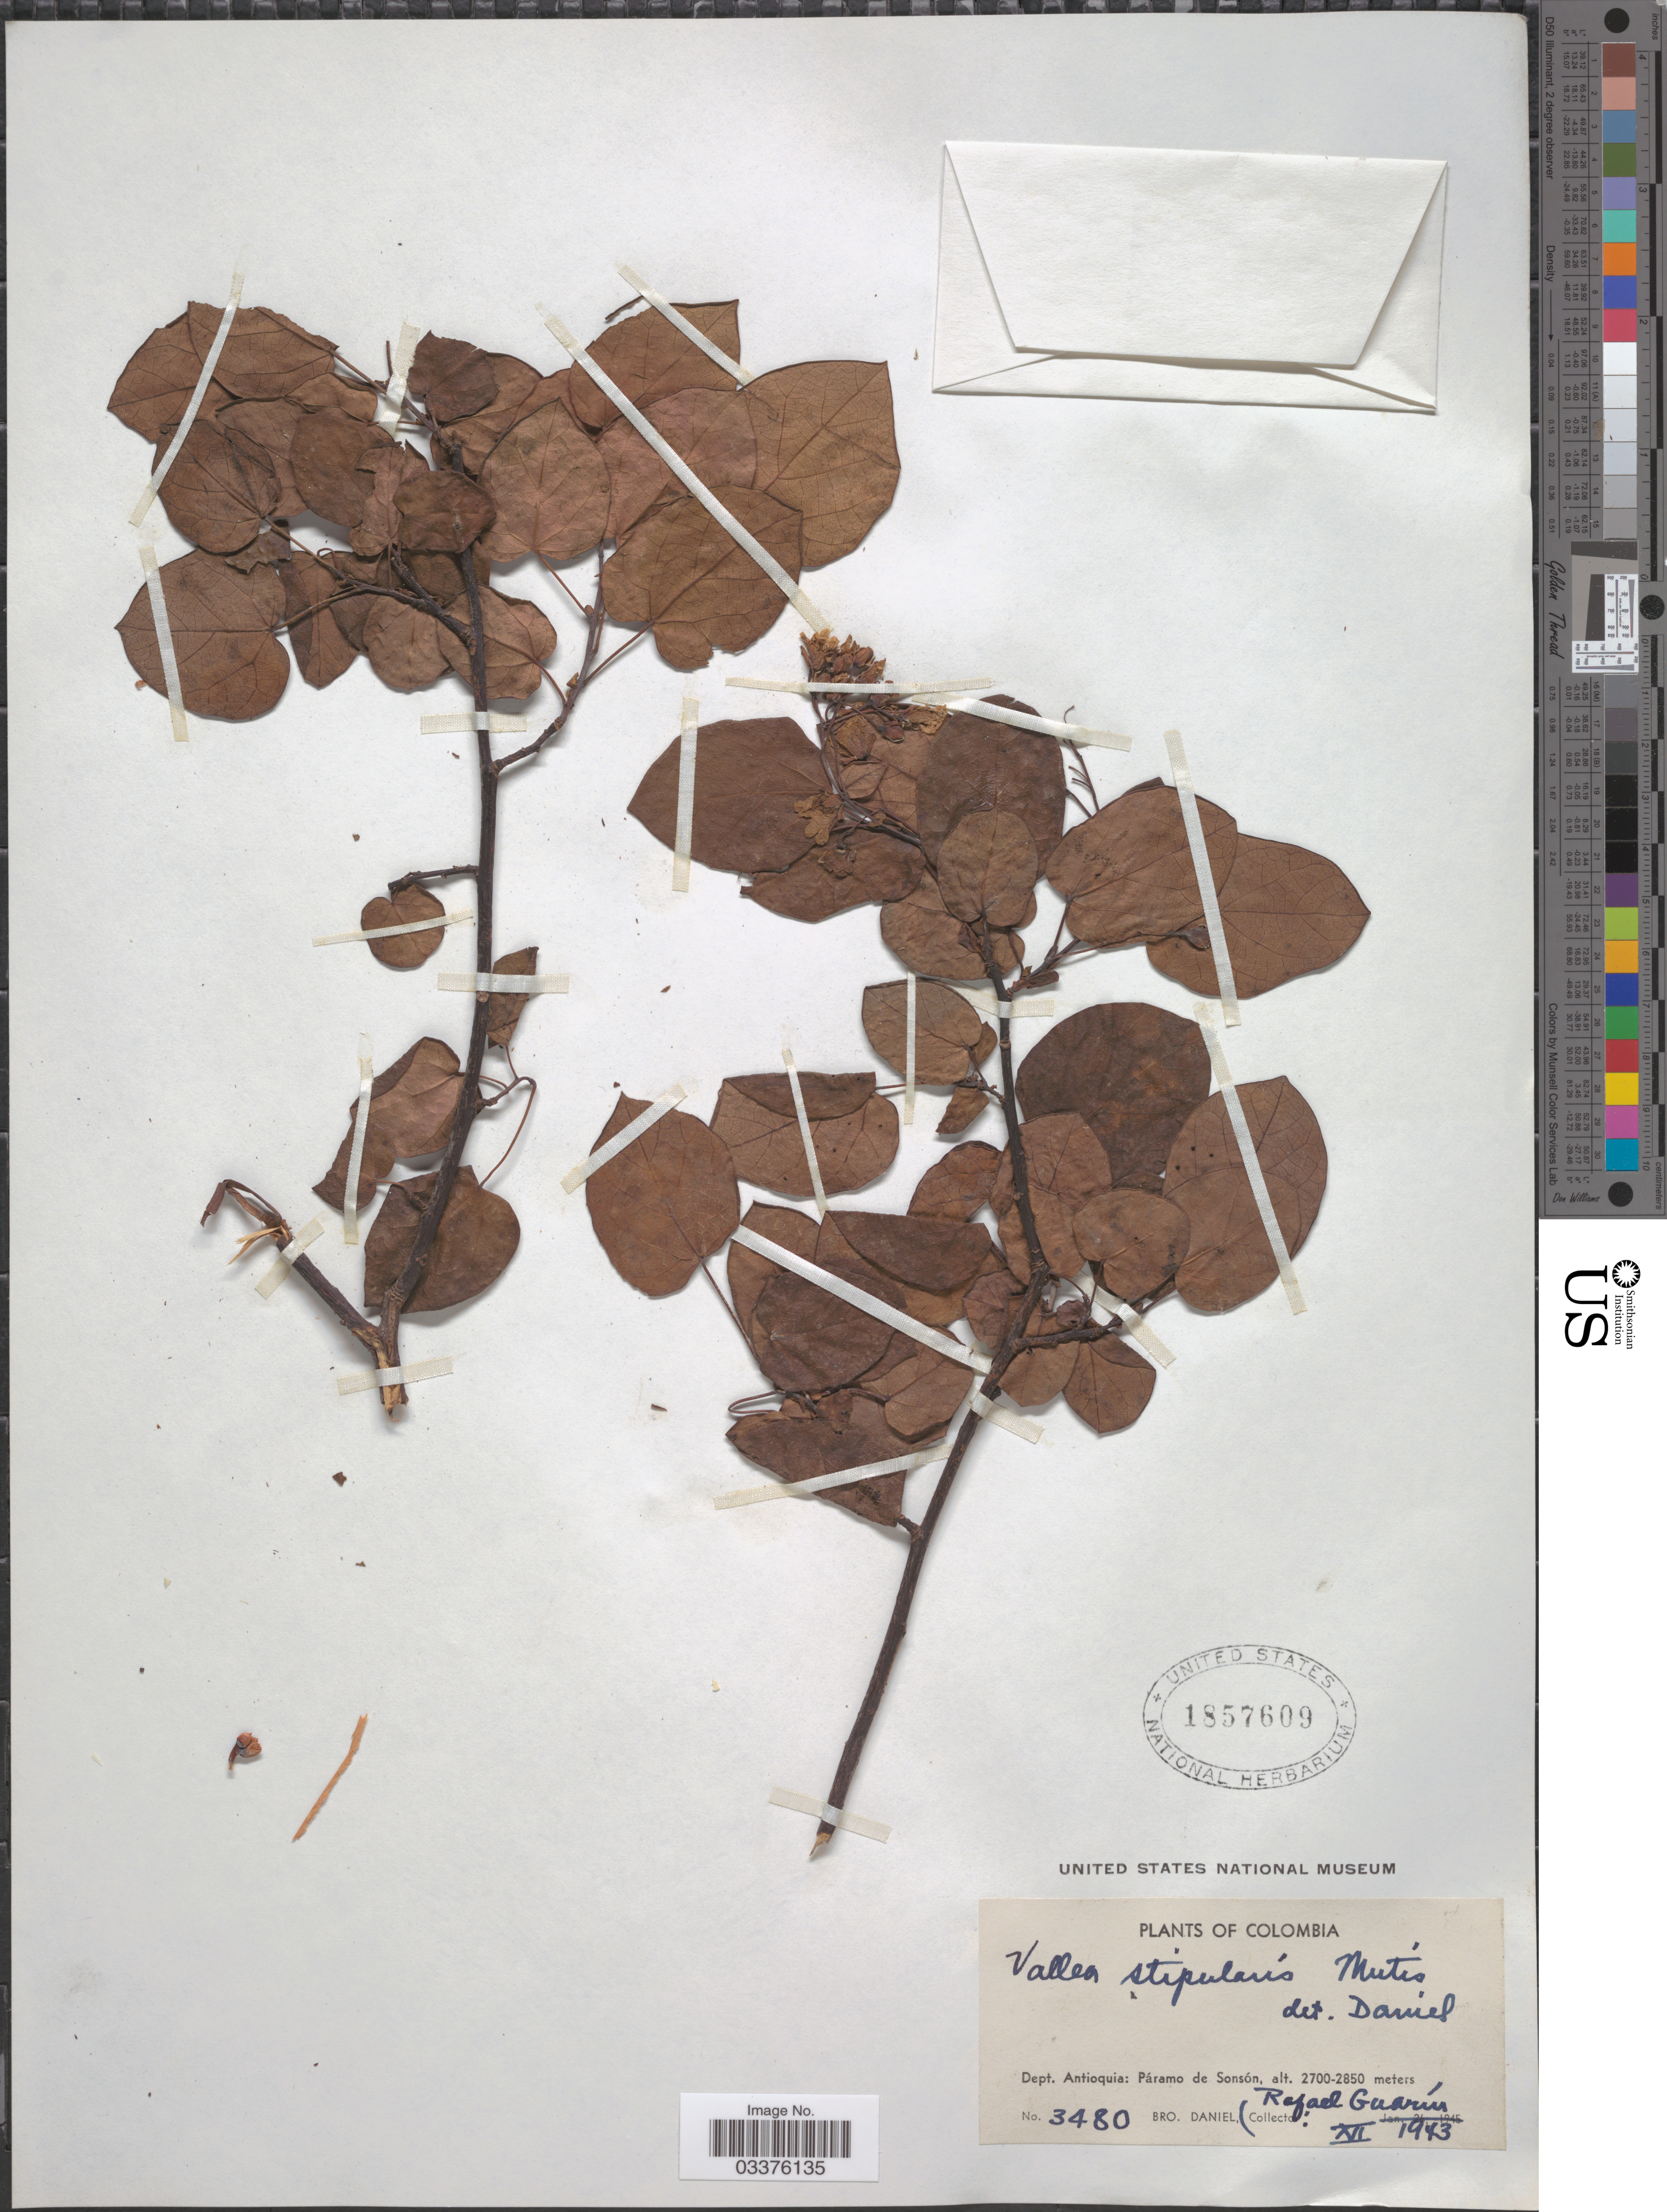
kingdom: Plantae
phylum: Tracheophyta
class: Magnoliopsida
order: Oxalidales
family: Elaeocarpaceae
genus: Vallea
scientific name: Vallea stipularis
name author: L. f.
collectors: R. Guarin & Bro. Daniel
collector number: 3480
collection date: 1943-12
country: Colombia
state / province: Antioquia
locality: Dept. Antioquia: Páramo de Sonsón.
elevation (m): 2700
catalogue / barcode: US 1857609